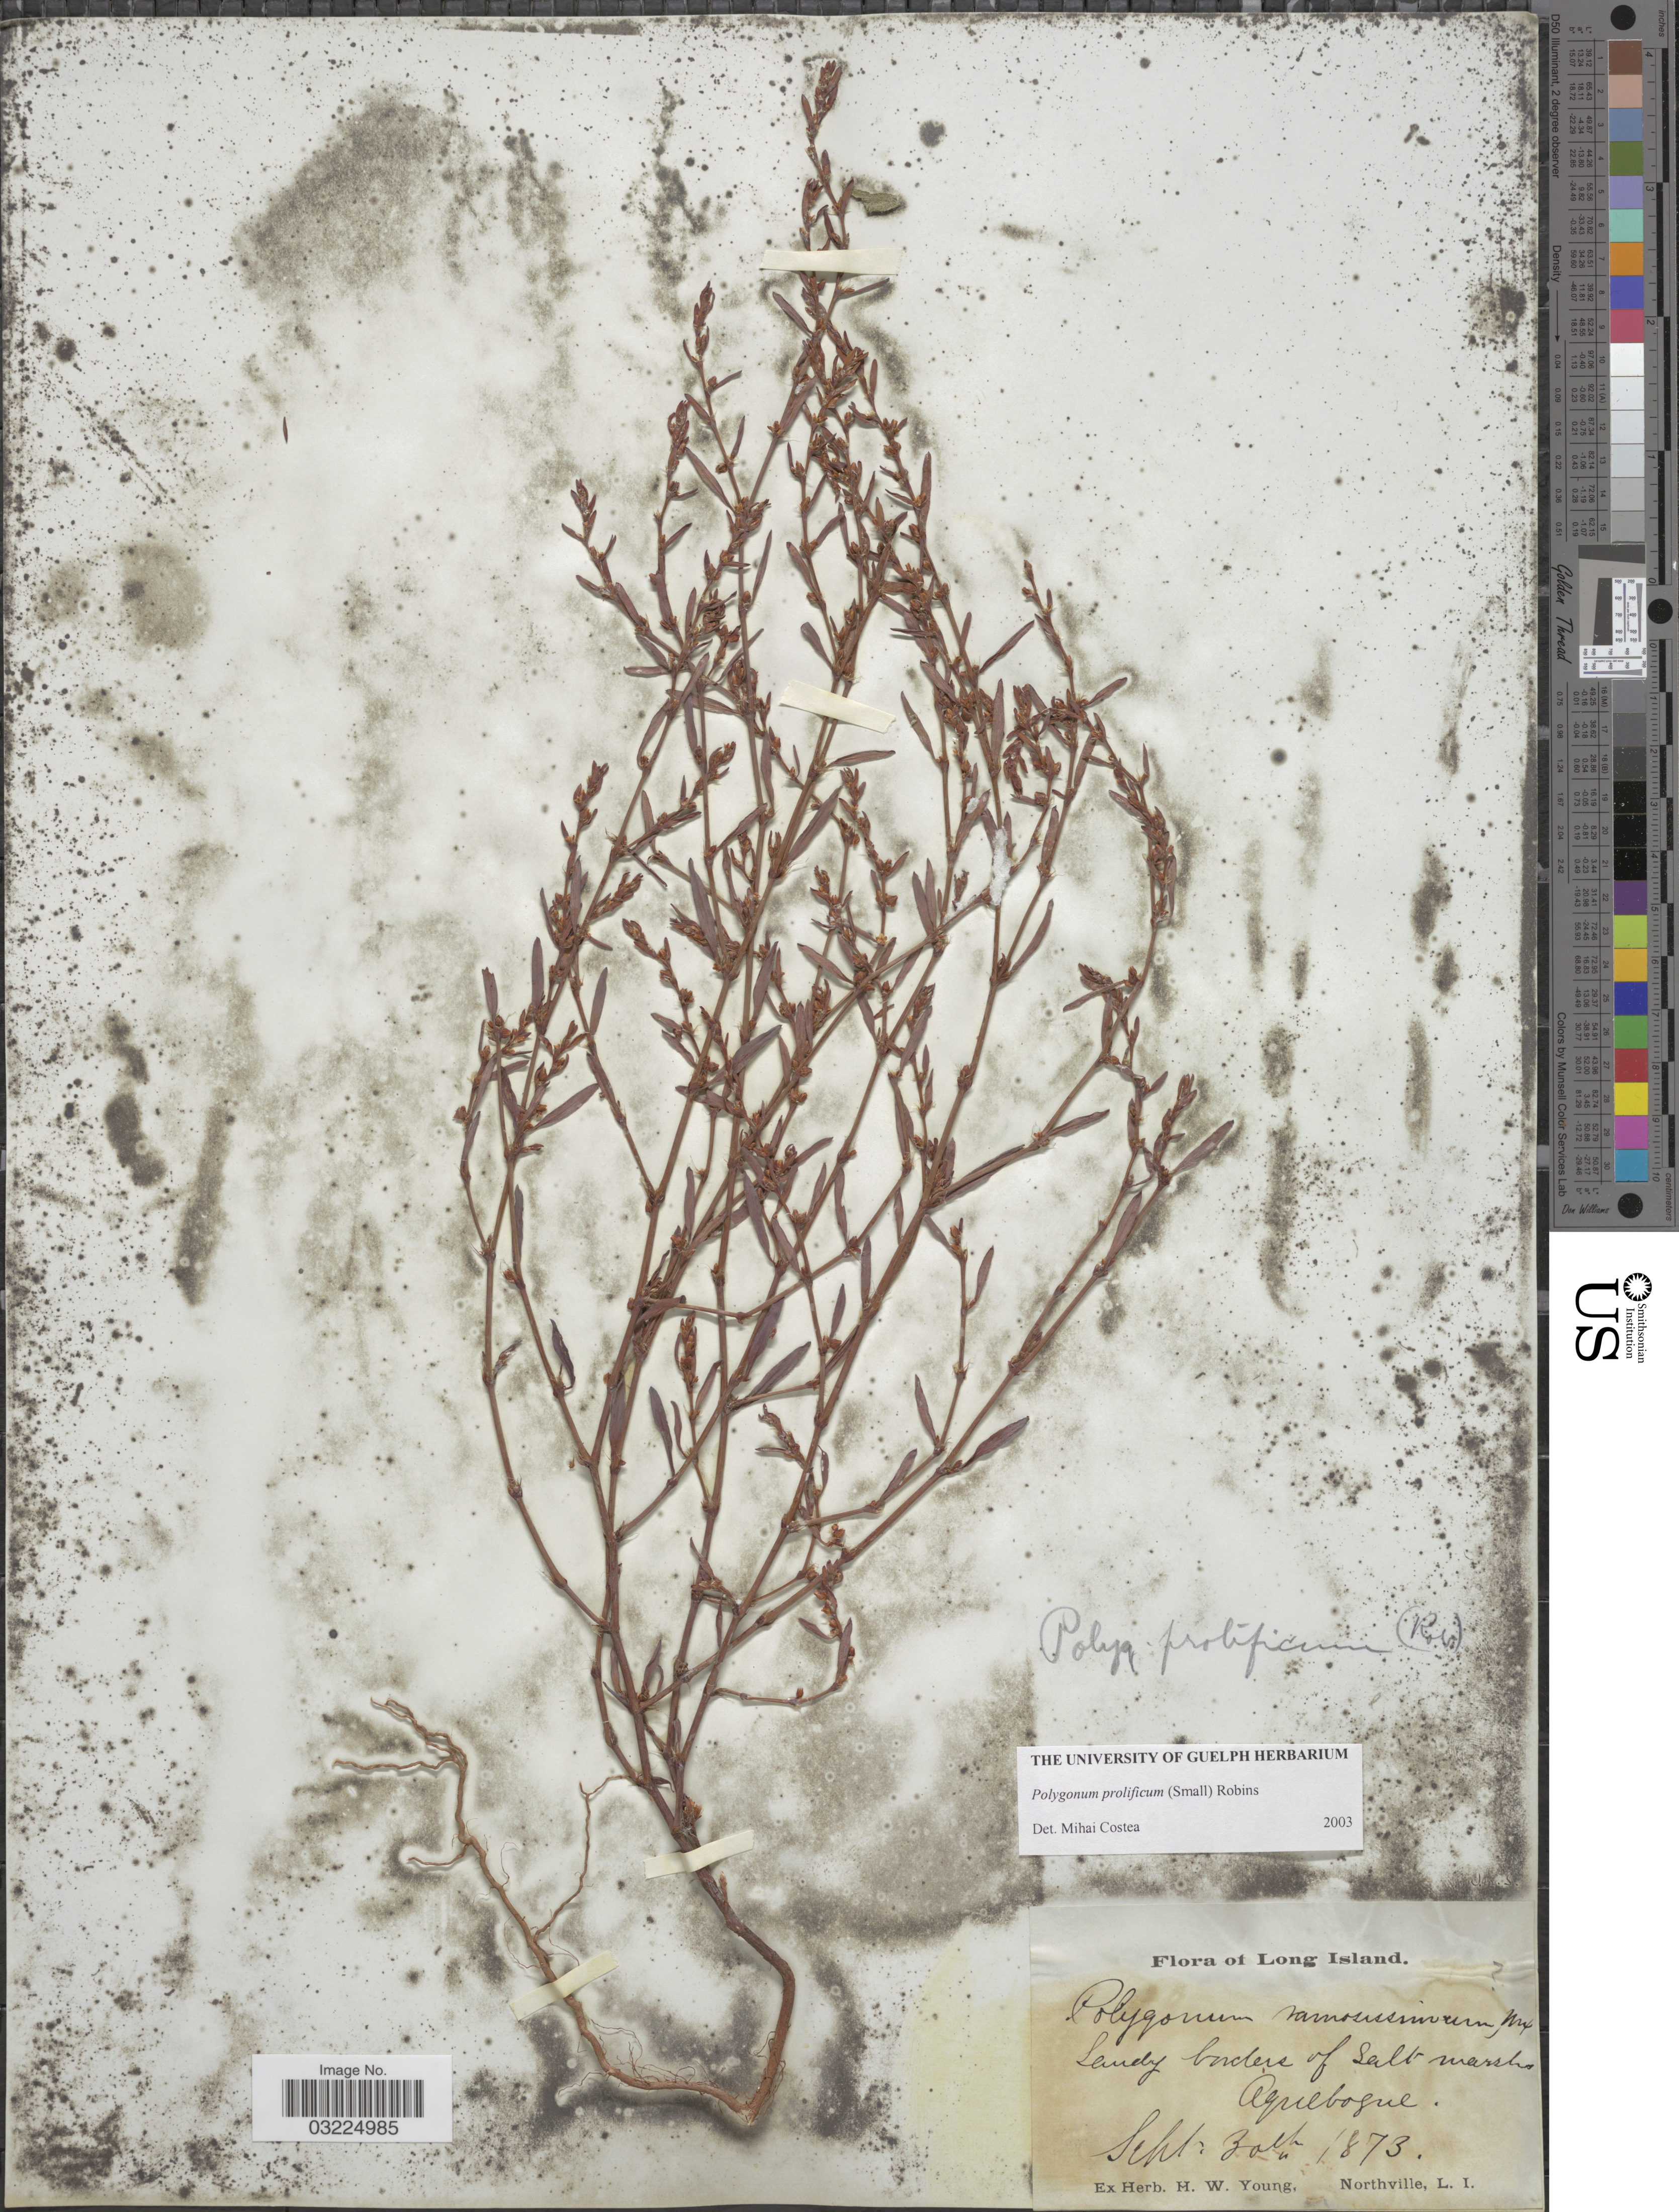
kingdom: Plantae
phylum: Tracheophyta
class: Magnoliopsida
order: Caryophyllales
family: Polygonaceae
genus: Polygonum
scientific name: Polygonum prolificum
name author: (Small) B.L. Rob.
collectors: ex herb. H.W. Young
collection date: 1873-09-30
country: United States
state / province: New York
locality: Long Island. Sandy borders of Salt marsh. Aquebogue.